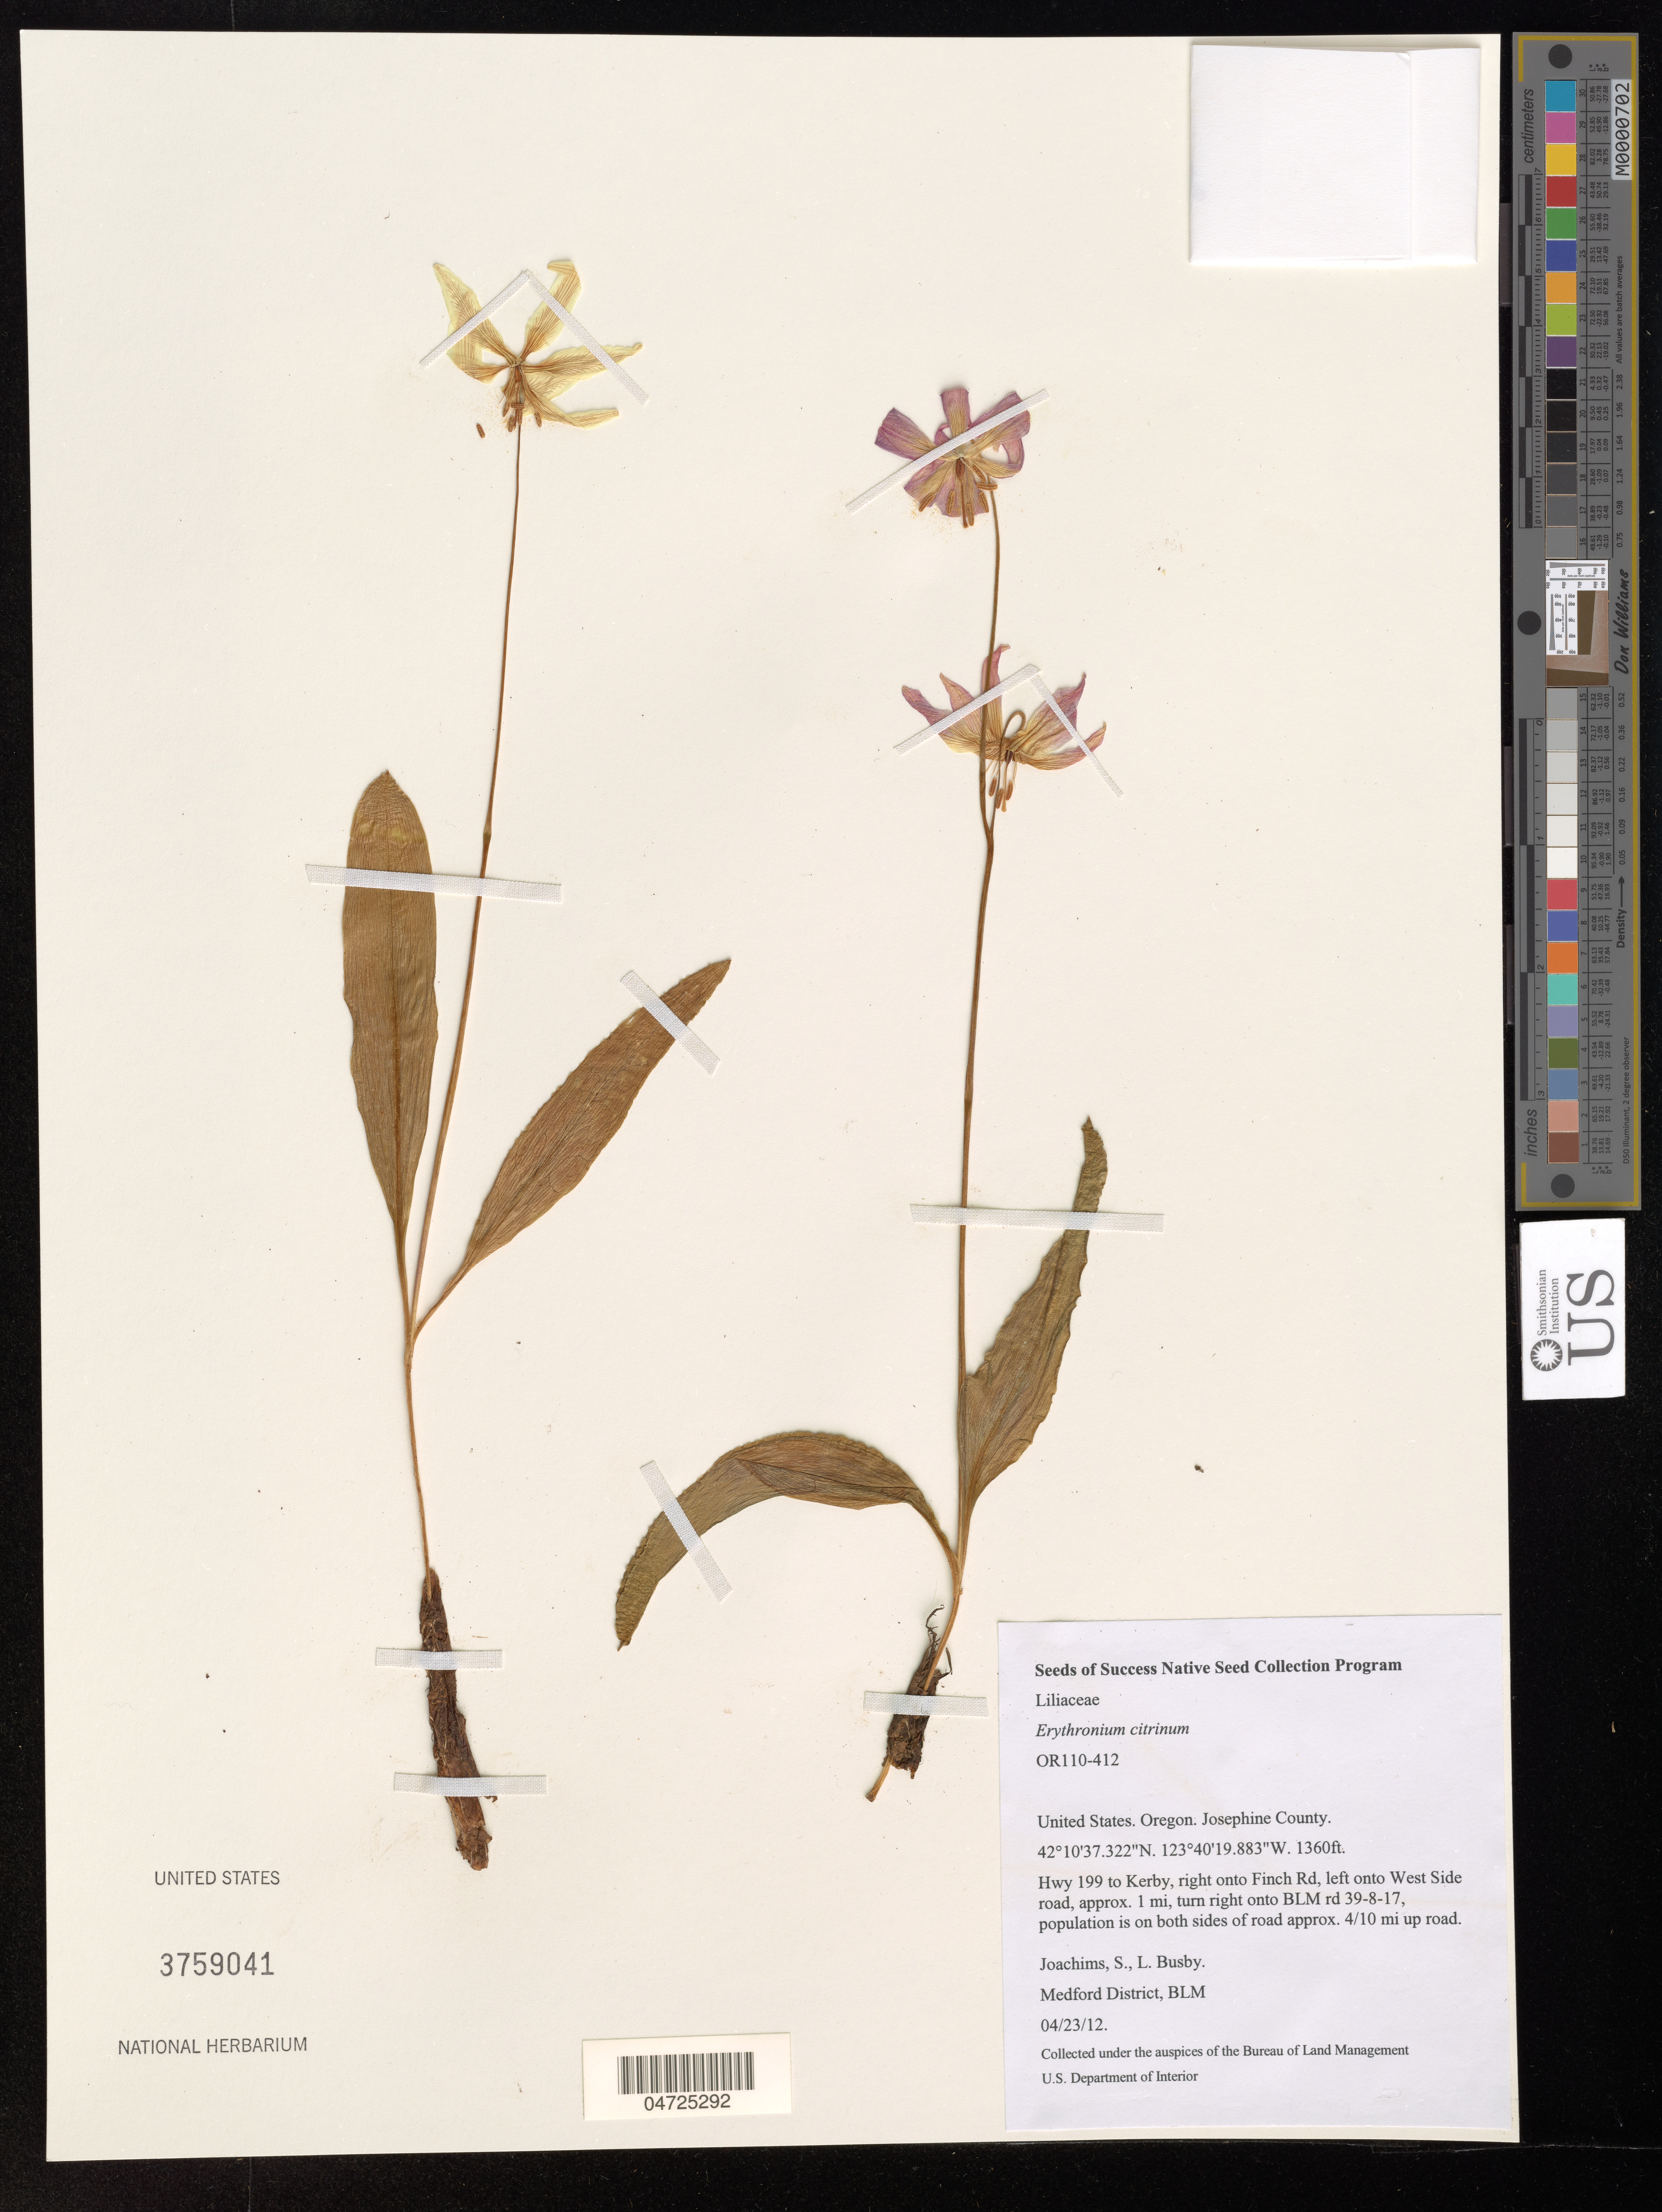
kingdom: Plantae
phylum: Tracheophyta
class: Liliopsida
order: Liliales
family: Liliaceae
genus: Erythronium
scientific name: Erythronium citrinum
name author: S. Watson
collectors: S. Joachims & L. Busby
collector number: OR110-412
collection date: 2012-04-23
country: United States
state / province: Oregon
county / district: Josephine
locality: Josephine County. Hwy 199 to Kerby, right onto Finch Rd, left onto West Side road, approx. 1 mi, turn right onto BLM rd 39-8-17, population is on both sides of road approx. 4/10 mi up road.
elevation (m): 415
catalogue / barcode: US 3759041